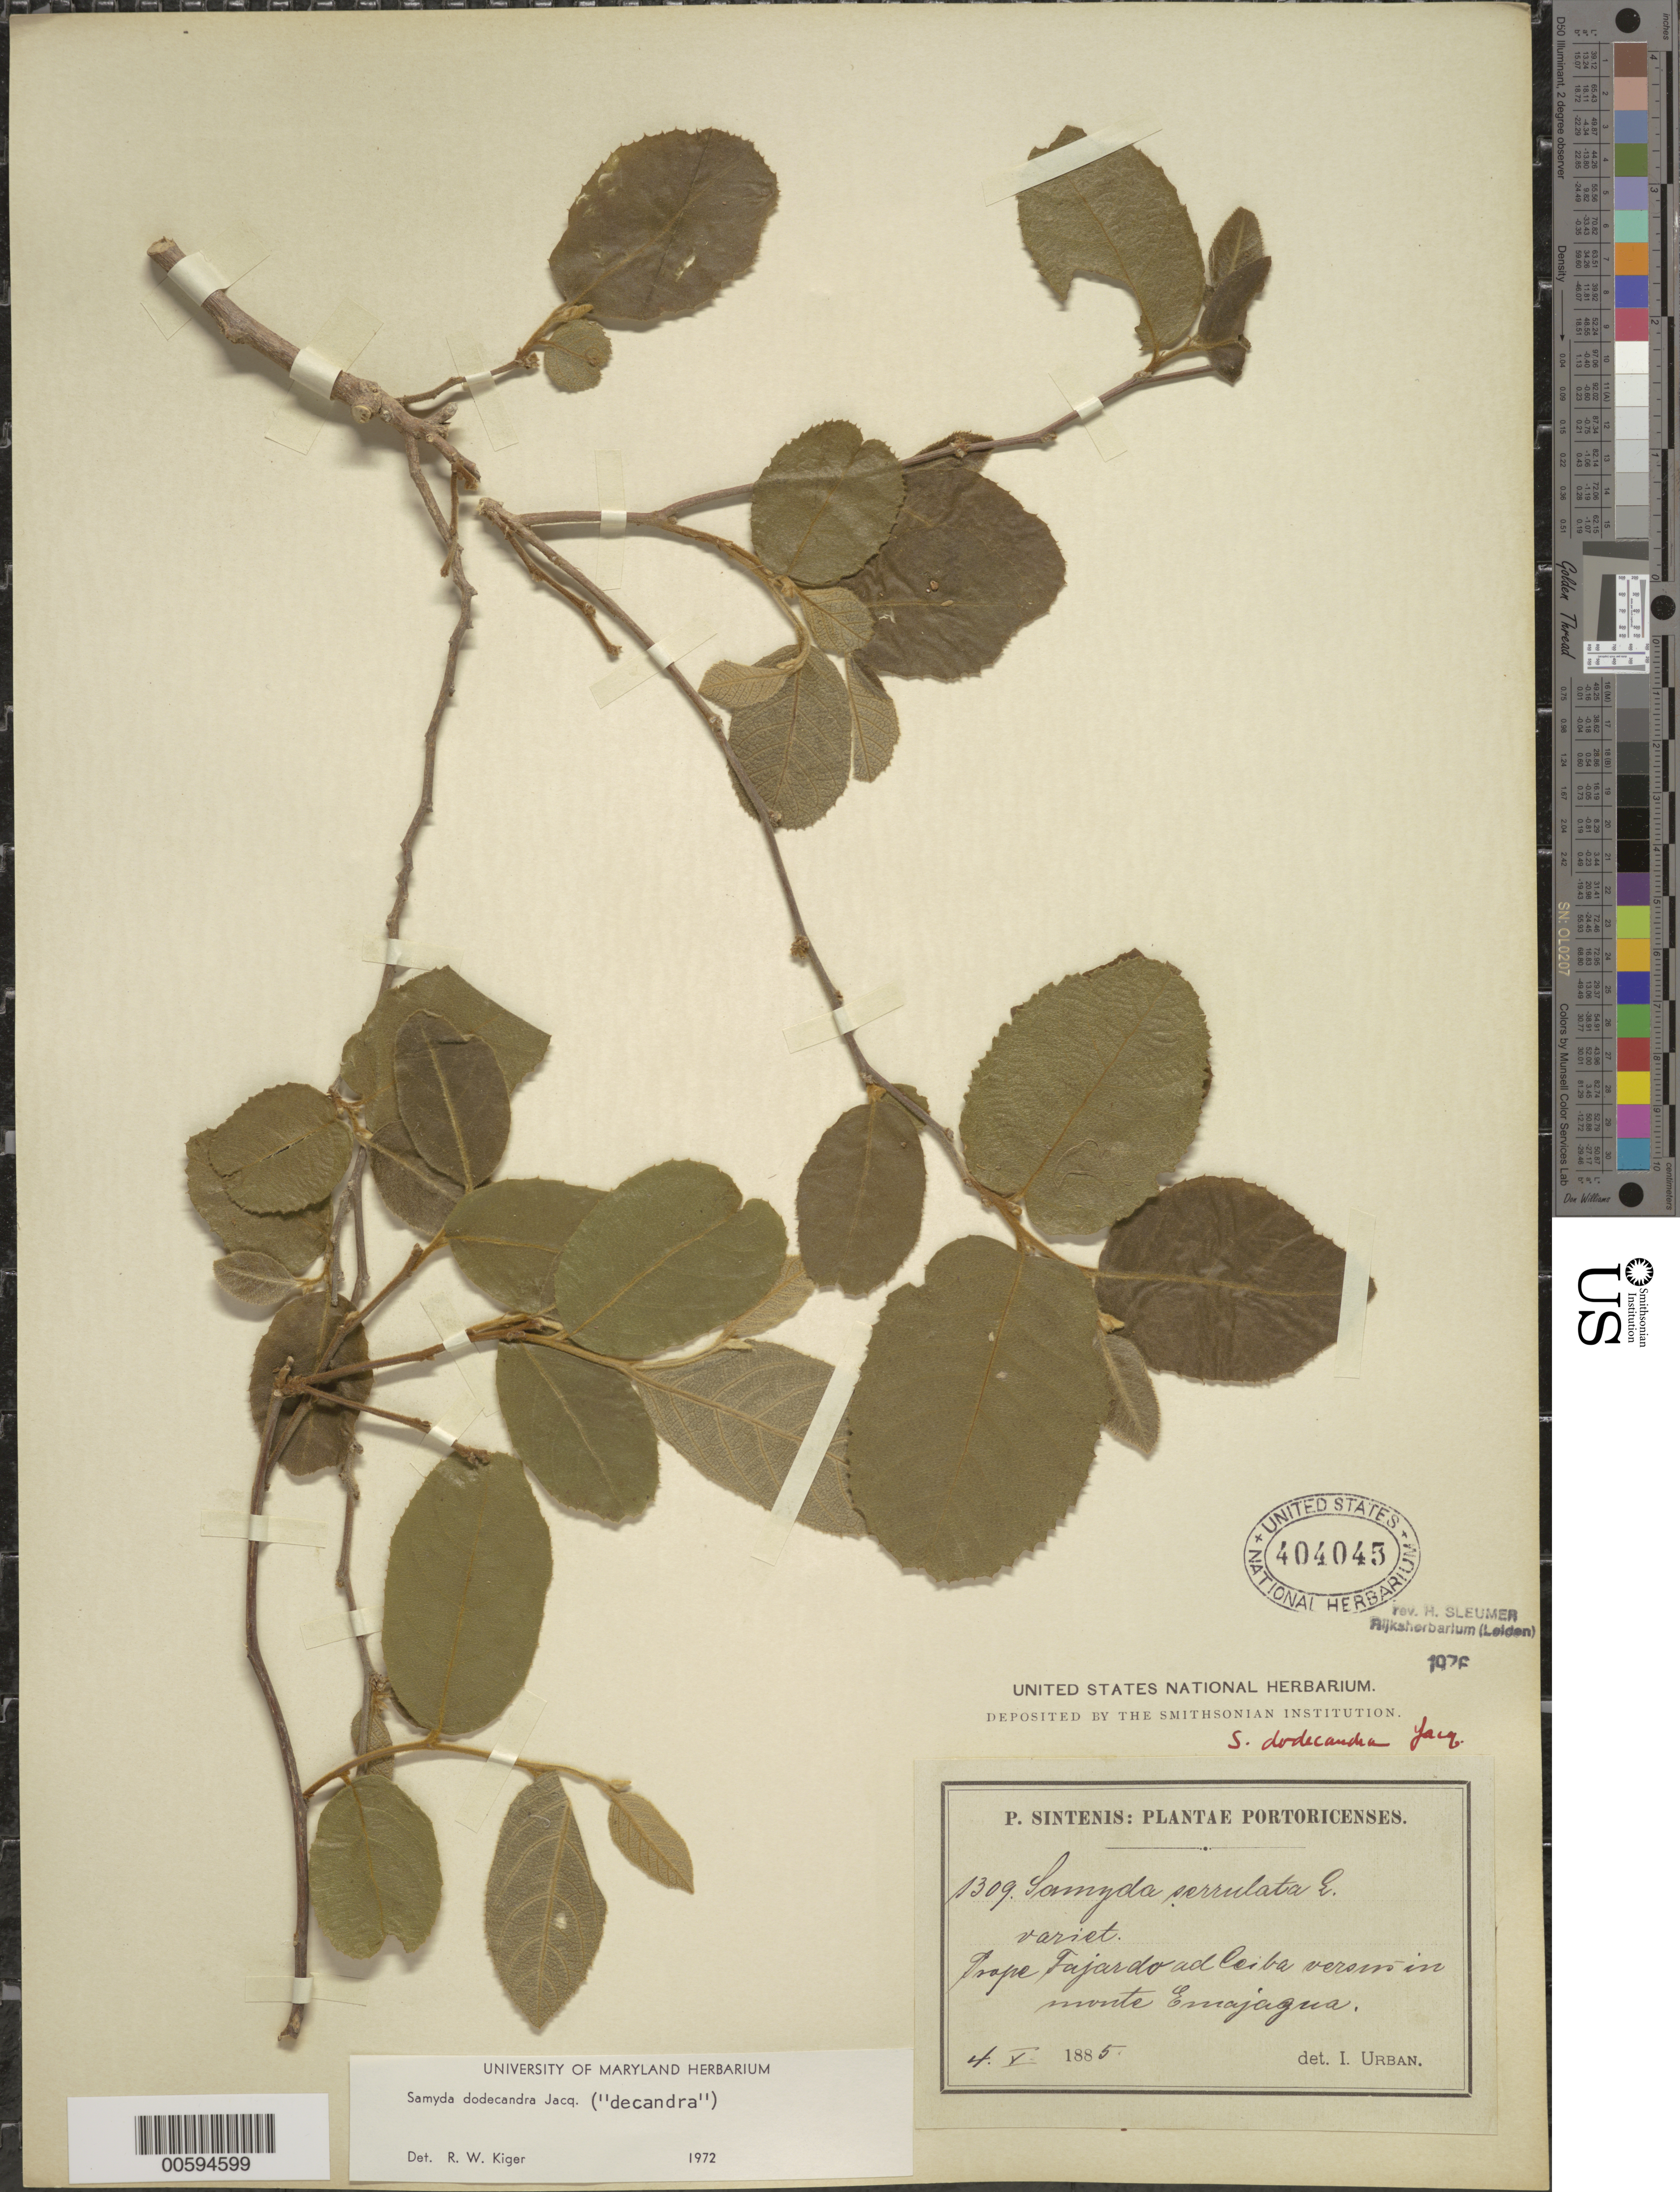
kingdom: Plantae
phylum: Tracheophyta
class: Magnoliopsida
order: Malpighiales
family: Salicaceae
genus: Casearia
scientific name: Casearia dodecandra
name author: (Jacq.) T. Samar. & M.H. Alford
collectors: P. Sintenis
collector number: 1309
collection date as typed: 04 May 1885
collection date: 1885-05-04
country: Puerto Rico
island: Greater Antilles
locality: Prope Fajardo ad Ceiba versim in monte Emajagua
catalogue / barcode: US 404045